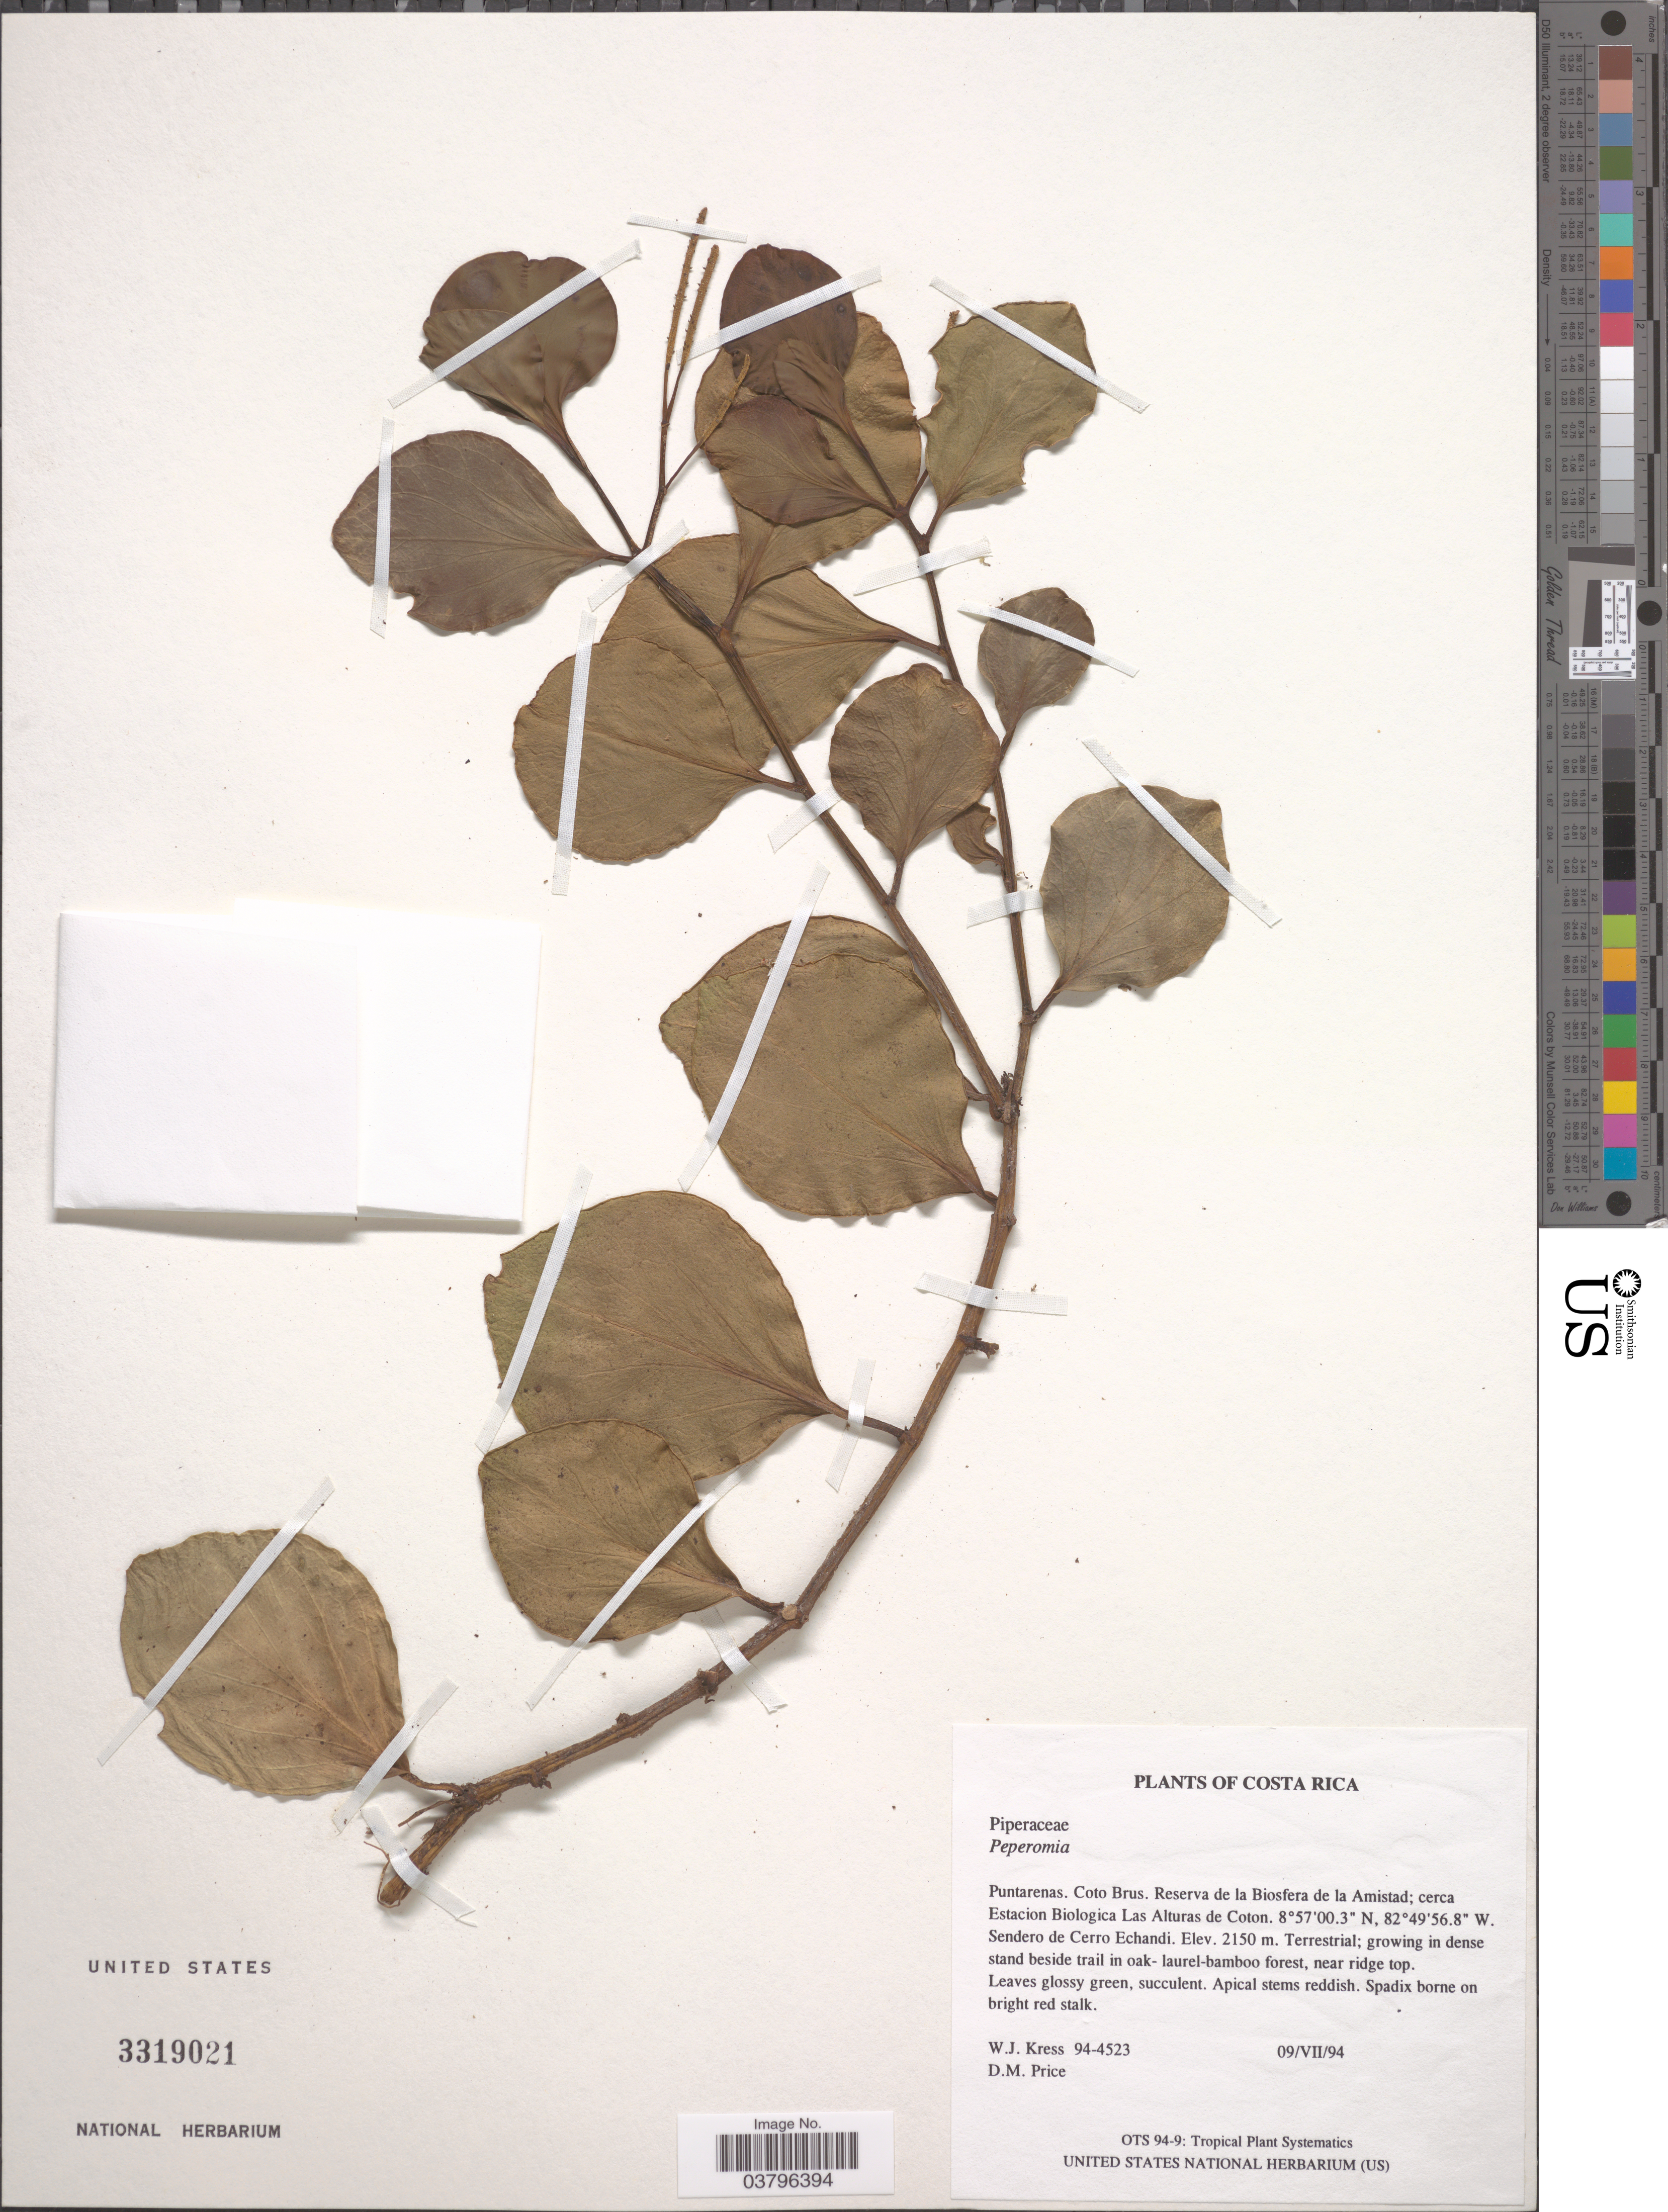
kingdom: Plantae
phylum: Tracheophyta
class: Magnoliopsida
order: Piperales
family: Piperaceae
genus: Peperomia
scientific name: Peperomia pseudoalpina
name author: Trel.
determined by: Jiménez, José Estaban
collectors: W. J. Kress & D. M. Price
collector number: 94-4523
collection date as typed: Transcribed d/m/y: 9/7/94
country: Costa Rica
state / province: Puntarenas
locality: Coto Brus. Reserva de la Biosfera de la Amistad; cerca Estacion Biologica Las Alturas de Coton.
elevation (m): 2150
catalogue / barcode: US 3319021